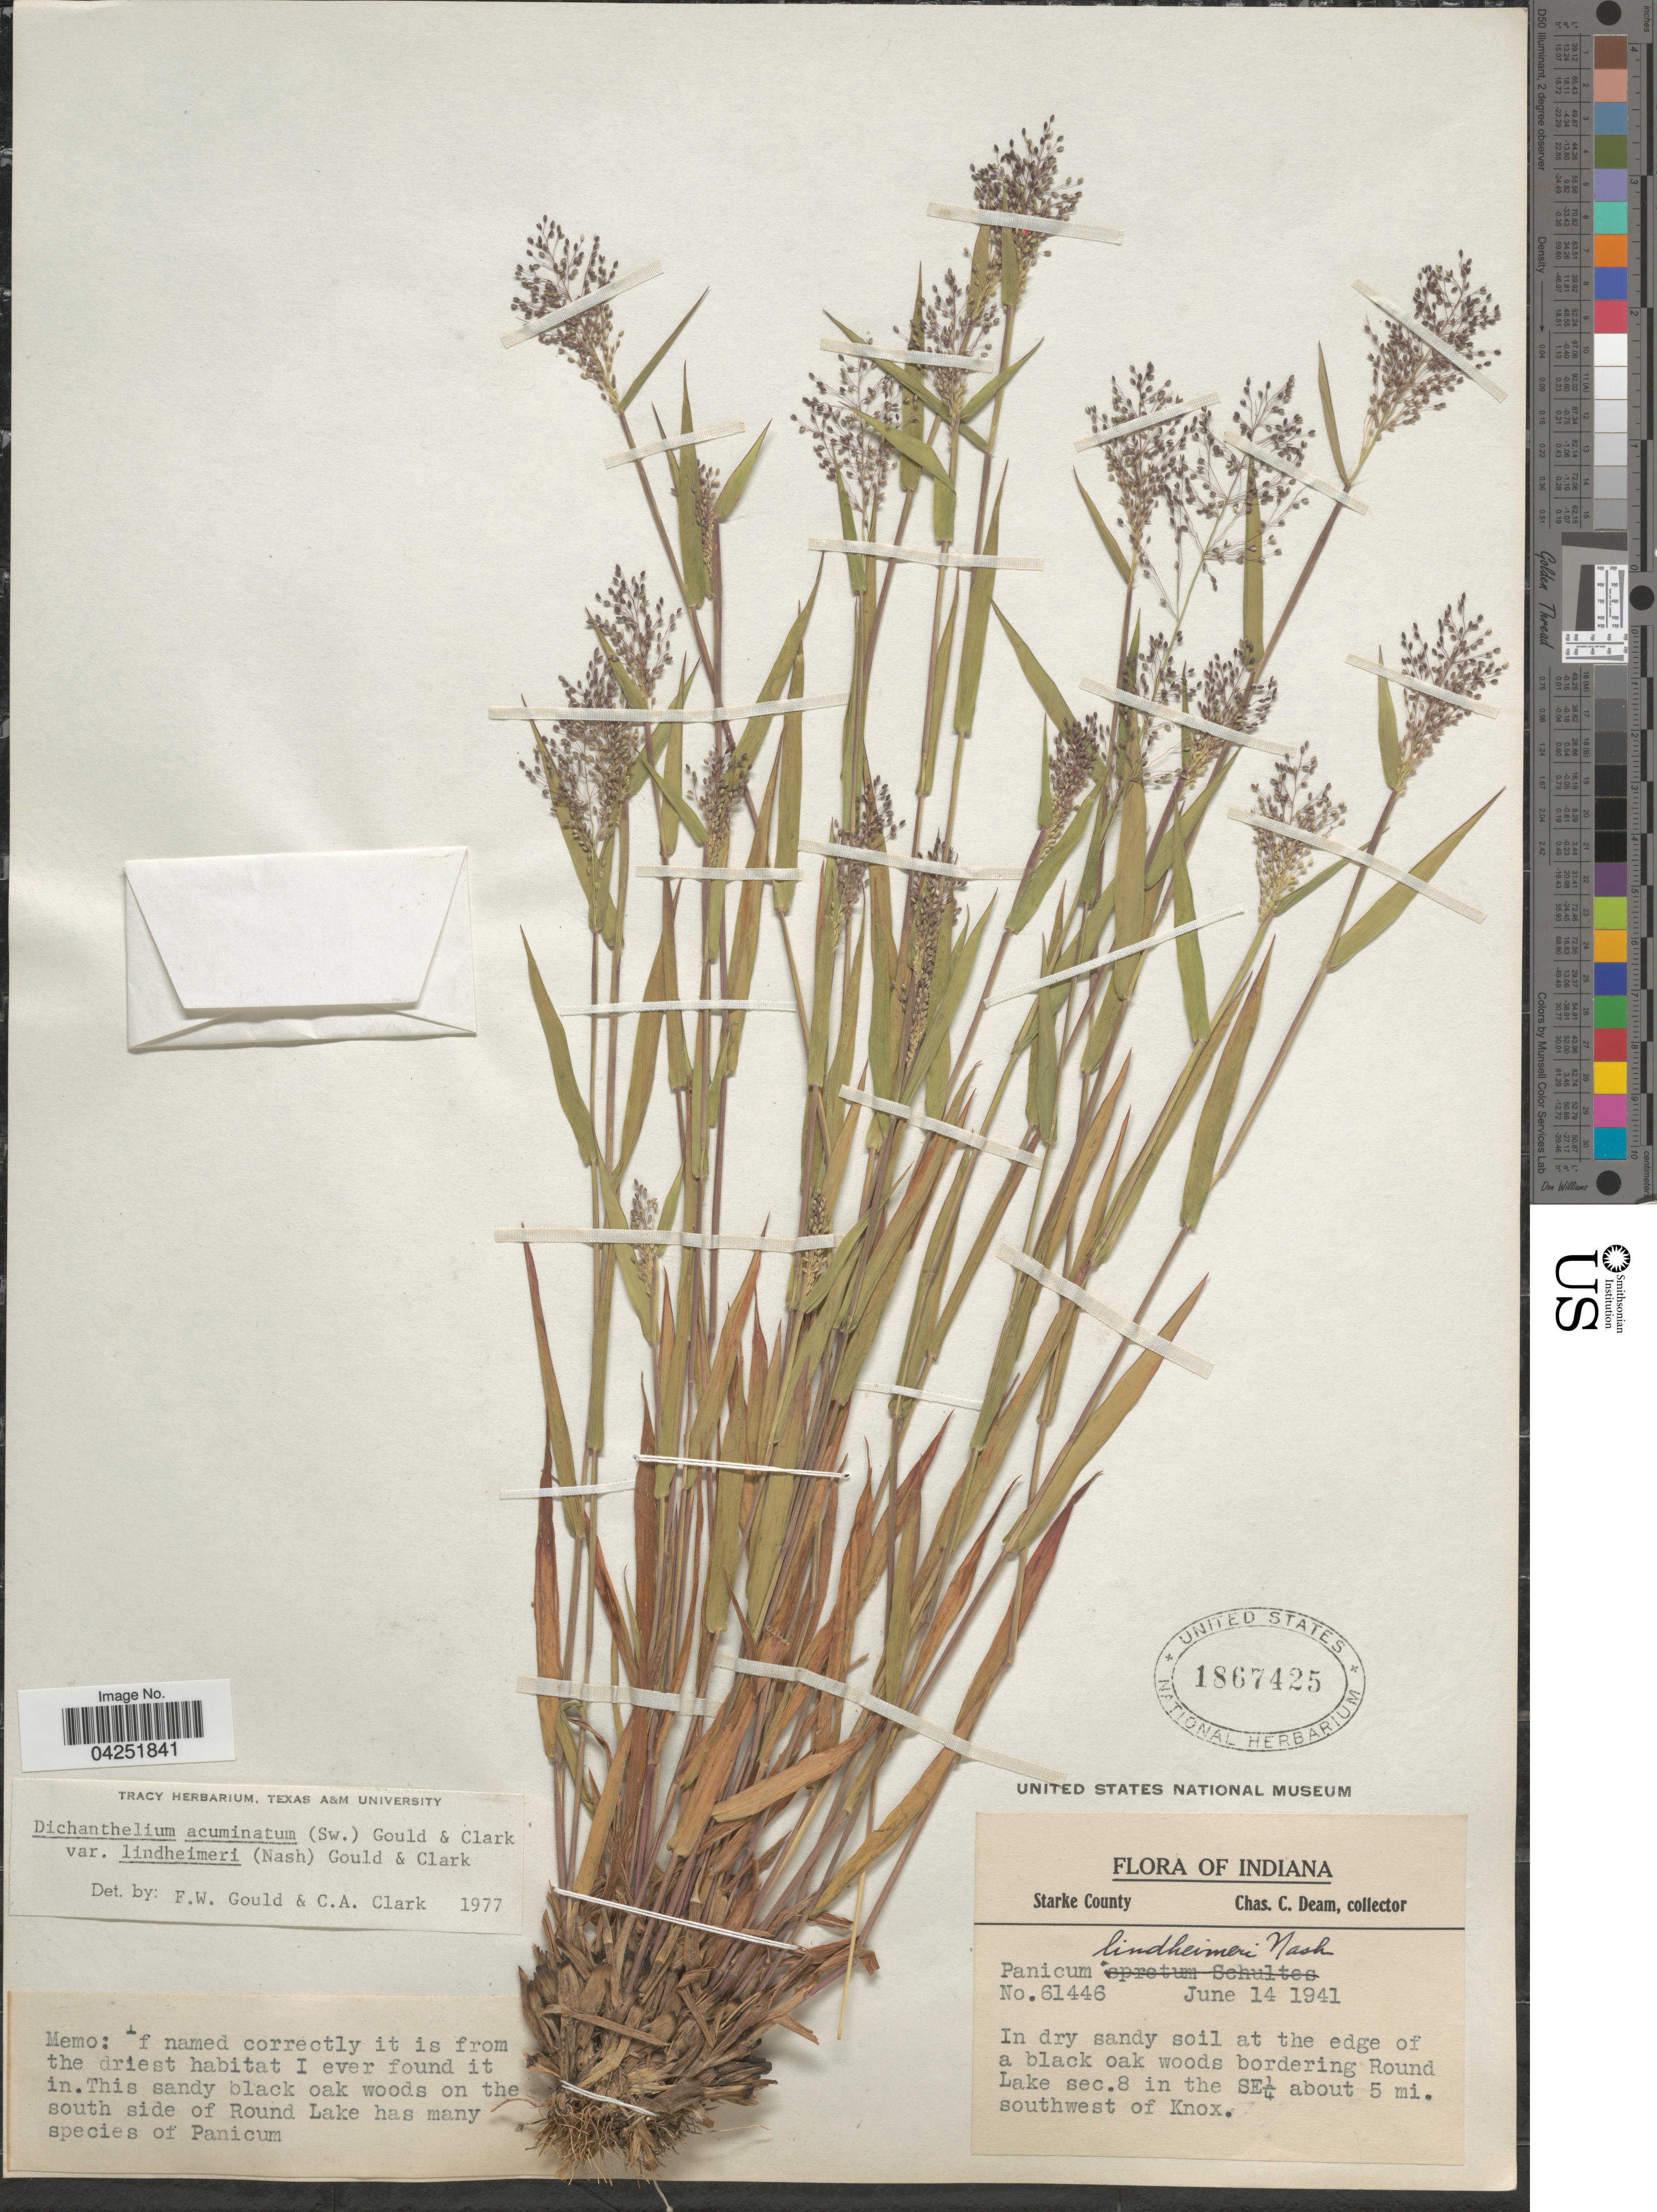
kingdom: Plantae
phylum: Tracheophyta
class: Liliopsida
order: Poales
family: Poaceae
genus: Dichanthelium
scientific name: Dichanthelium acuminatum var. lindheimeri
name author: (Nash) Gould & C.A. Clark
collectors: C. C. Deam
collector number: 61446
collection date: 1941-06-14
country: United States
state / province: Indiana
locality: Starke County. In dry sandy soil at the edge of a black oak woods bordering Round Lake sec.8 in the SE¼ about 5 mi. southwest of Knox.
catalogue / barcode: US 1867425